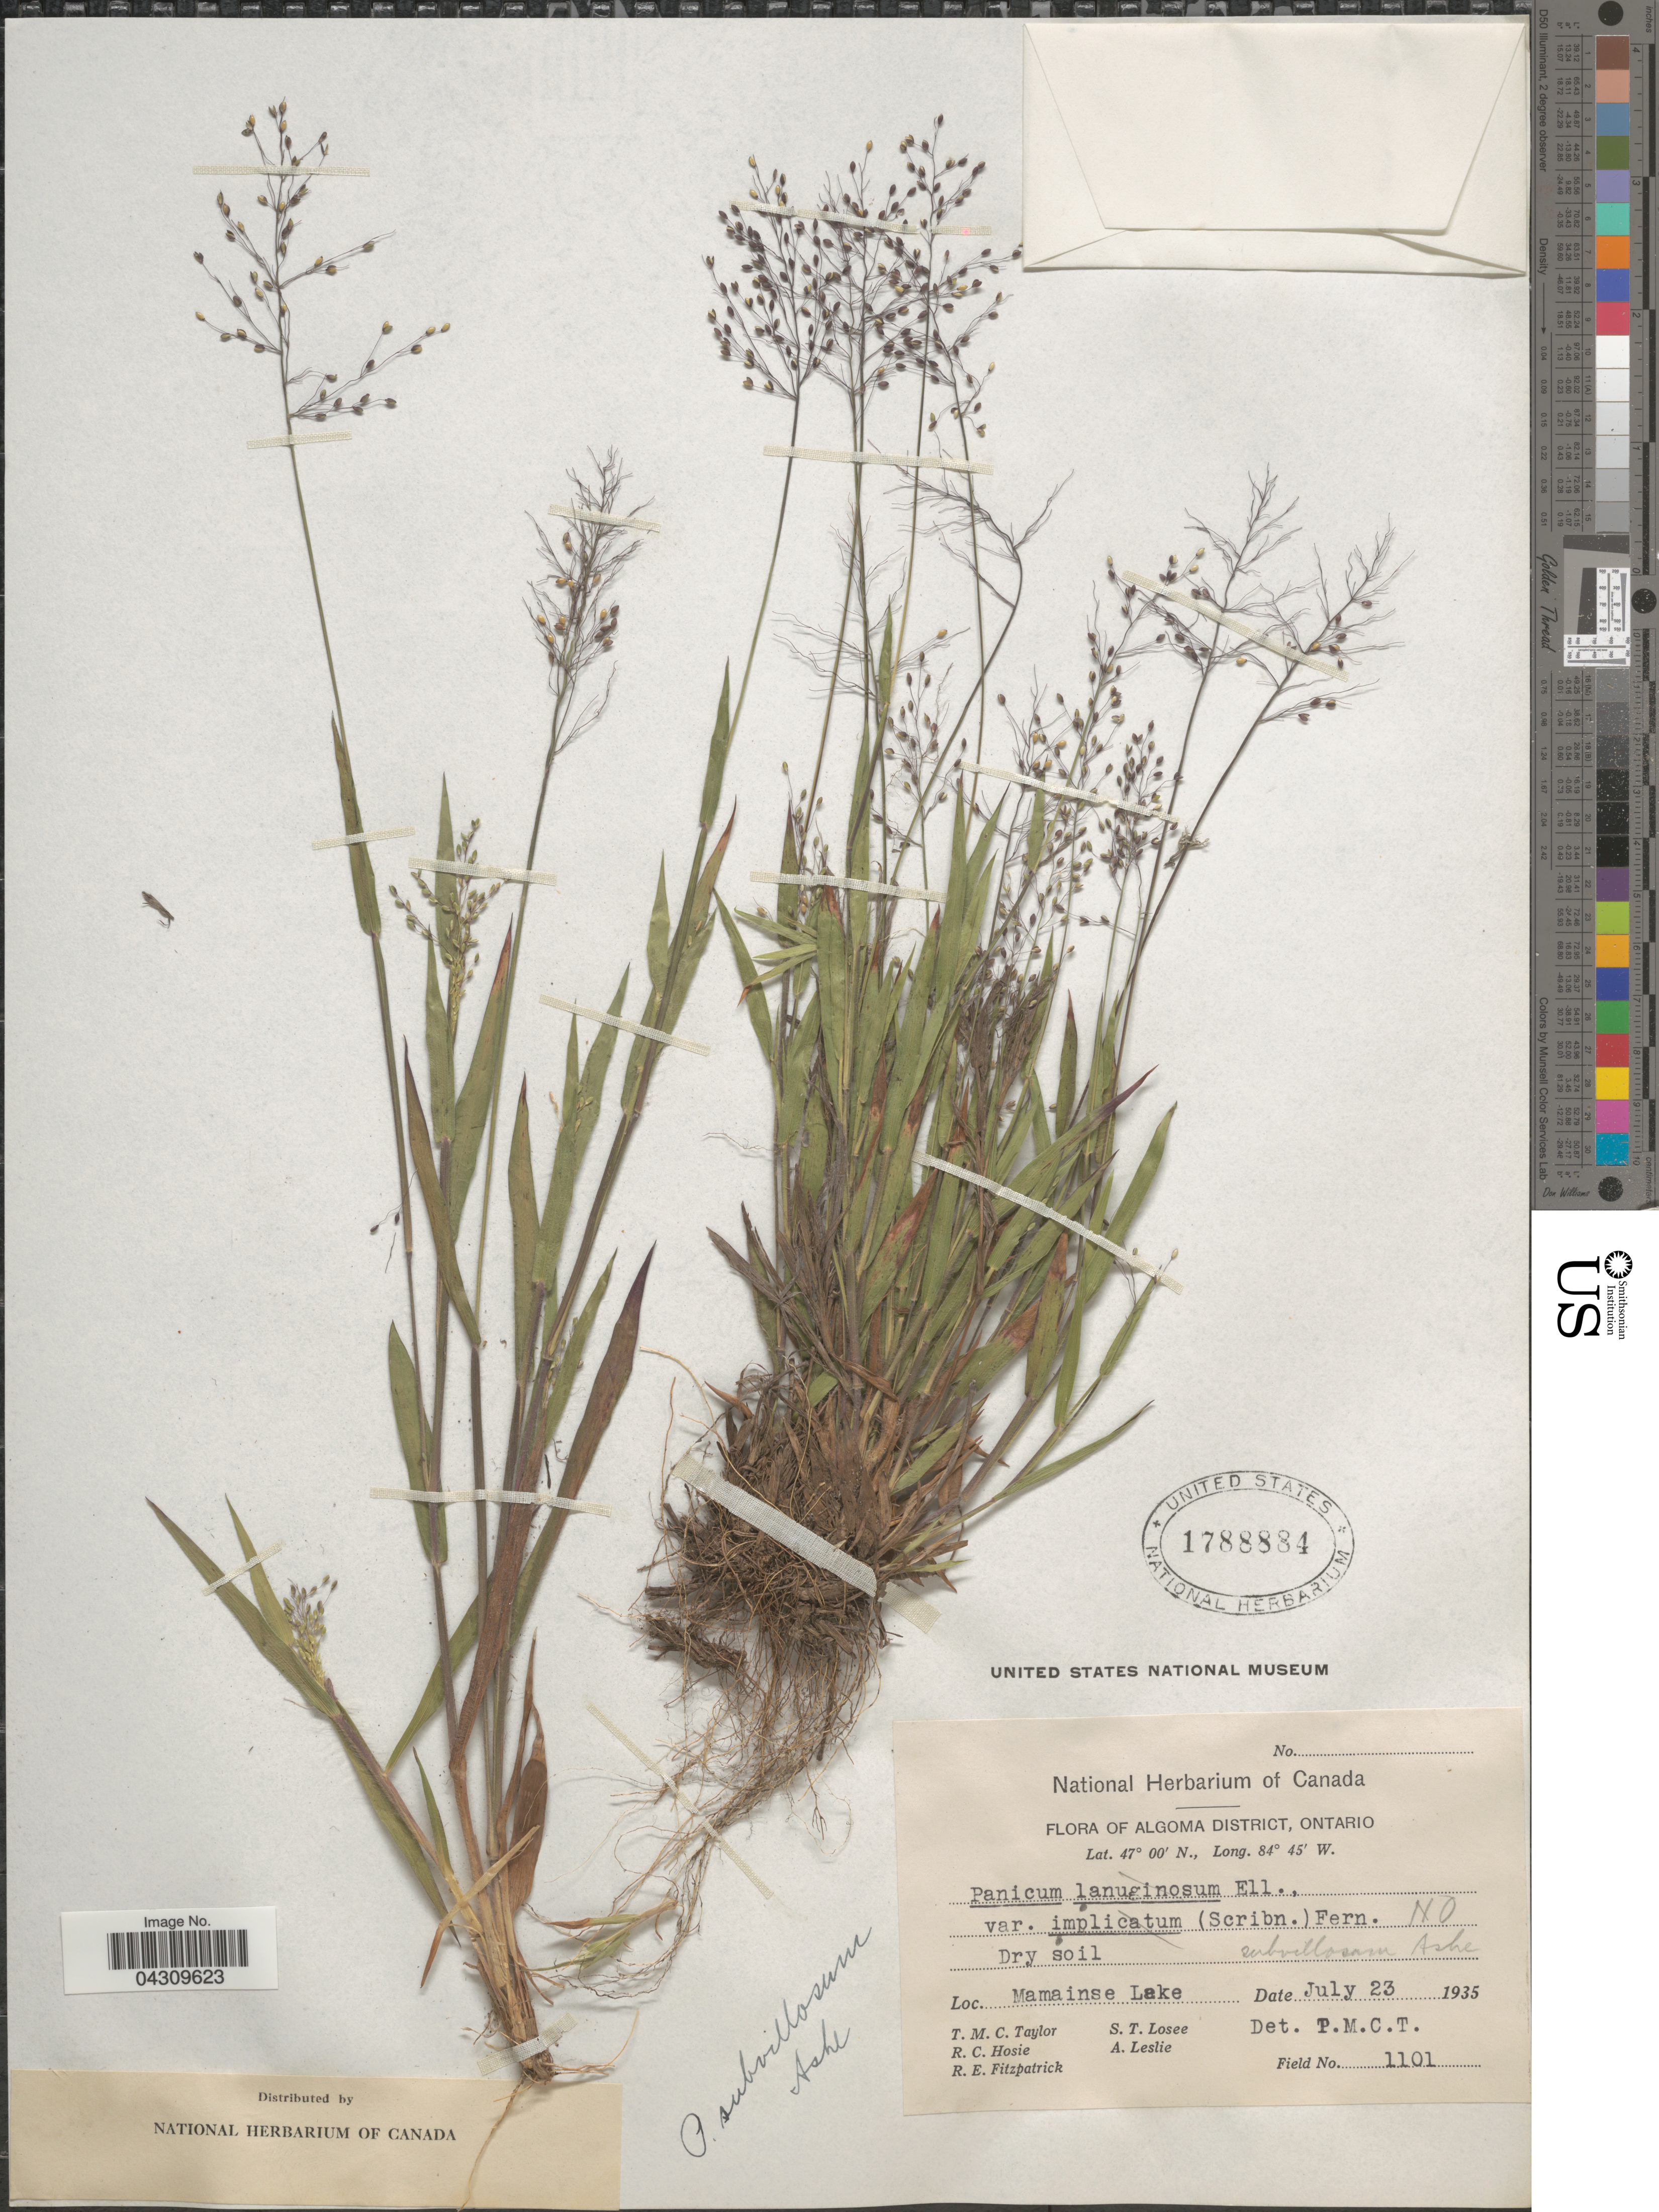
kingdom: Plantae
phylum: Tracheophyta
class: Liliopsida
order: Poales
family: Poaceae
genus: Dichanthelium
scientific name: Dichanthelium acuminatum var. acuminatum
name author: (Sw.) Gould & C.A. Clark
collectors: T. M. C. Taylor, R. Hosie, R. Fitzpatrick, S. Losee & A. Leslie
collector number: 1101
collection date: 1935-07-23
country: Canada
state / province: Ontario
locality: Algoma District. Mamainse Lake.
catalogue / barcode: US 1788884